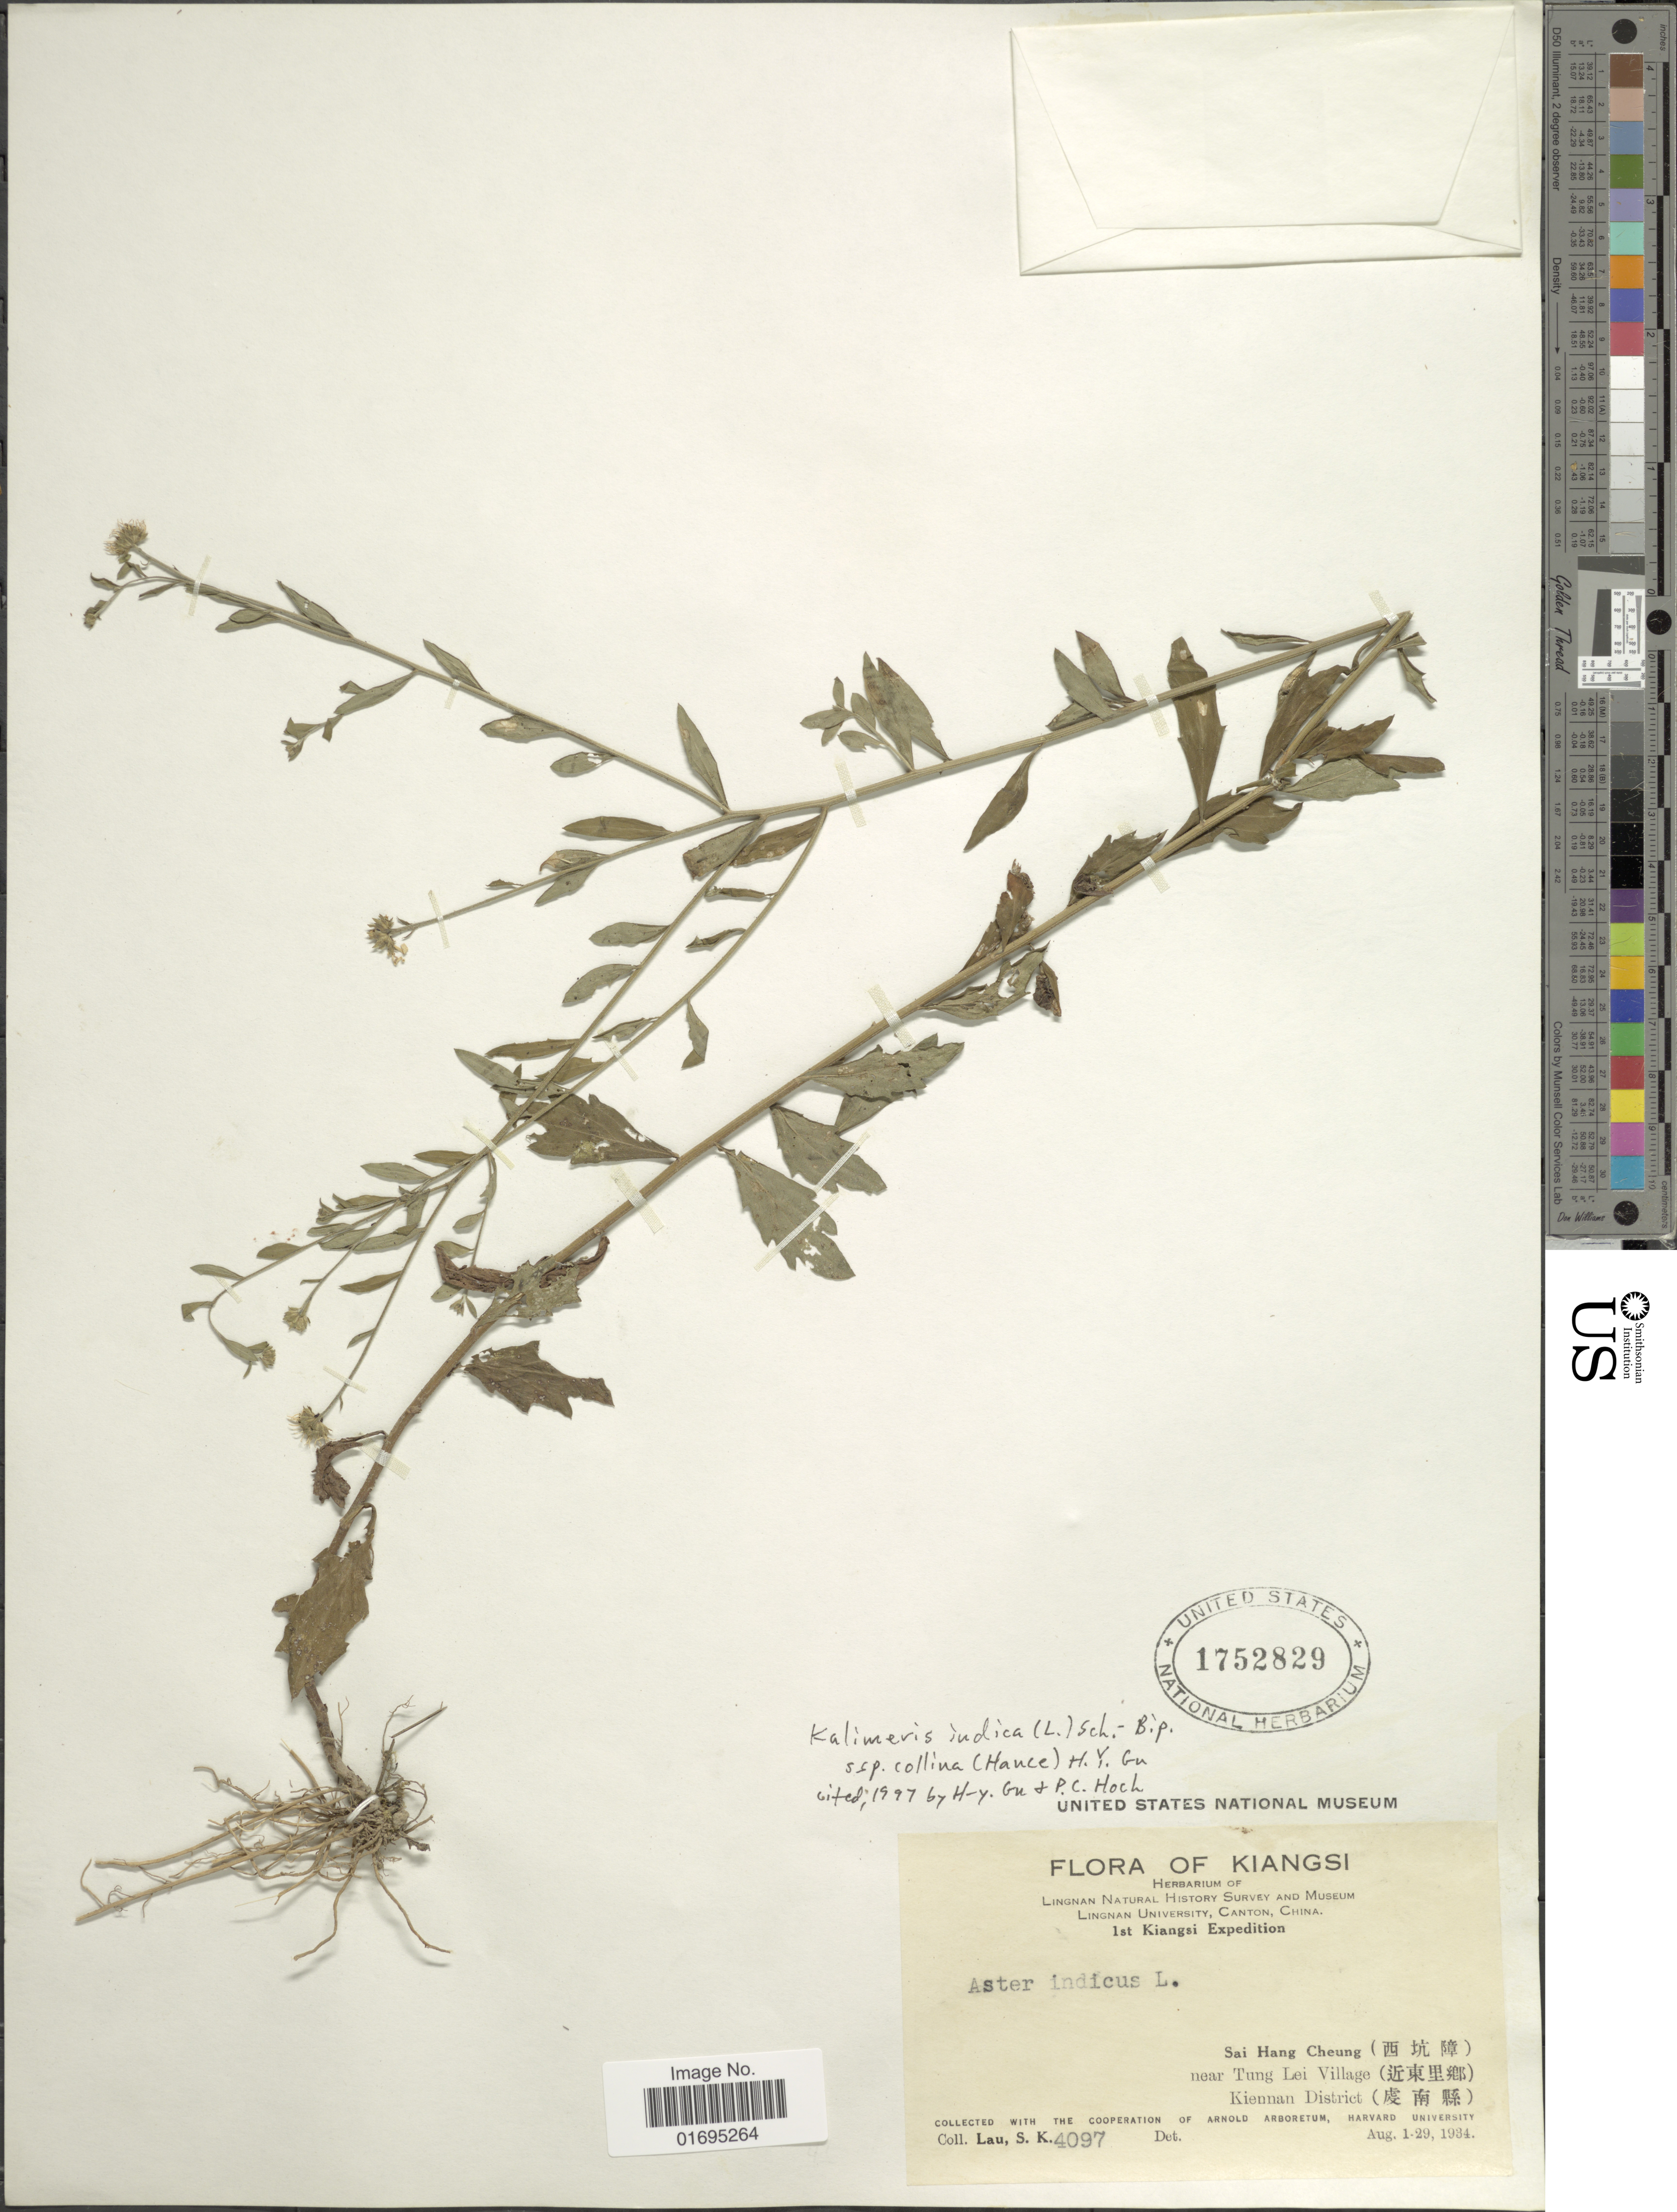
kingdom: Plantae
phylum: Tracheophyta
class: Magnoliopsida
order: Asterales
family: Asteraceae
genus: Kalimeris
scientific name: Kalimeris indica subsp. collina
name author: (Hance) H.Y. Gu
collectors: S. K. Lau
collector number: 4097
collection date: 1934-08-01/1934-08-29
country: China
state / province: Jiangxi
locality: Sai Hang Cheung, near Tung Lei Village, Kienman District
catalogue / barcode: US 1752829